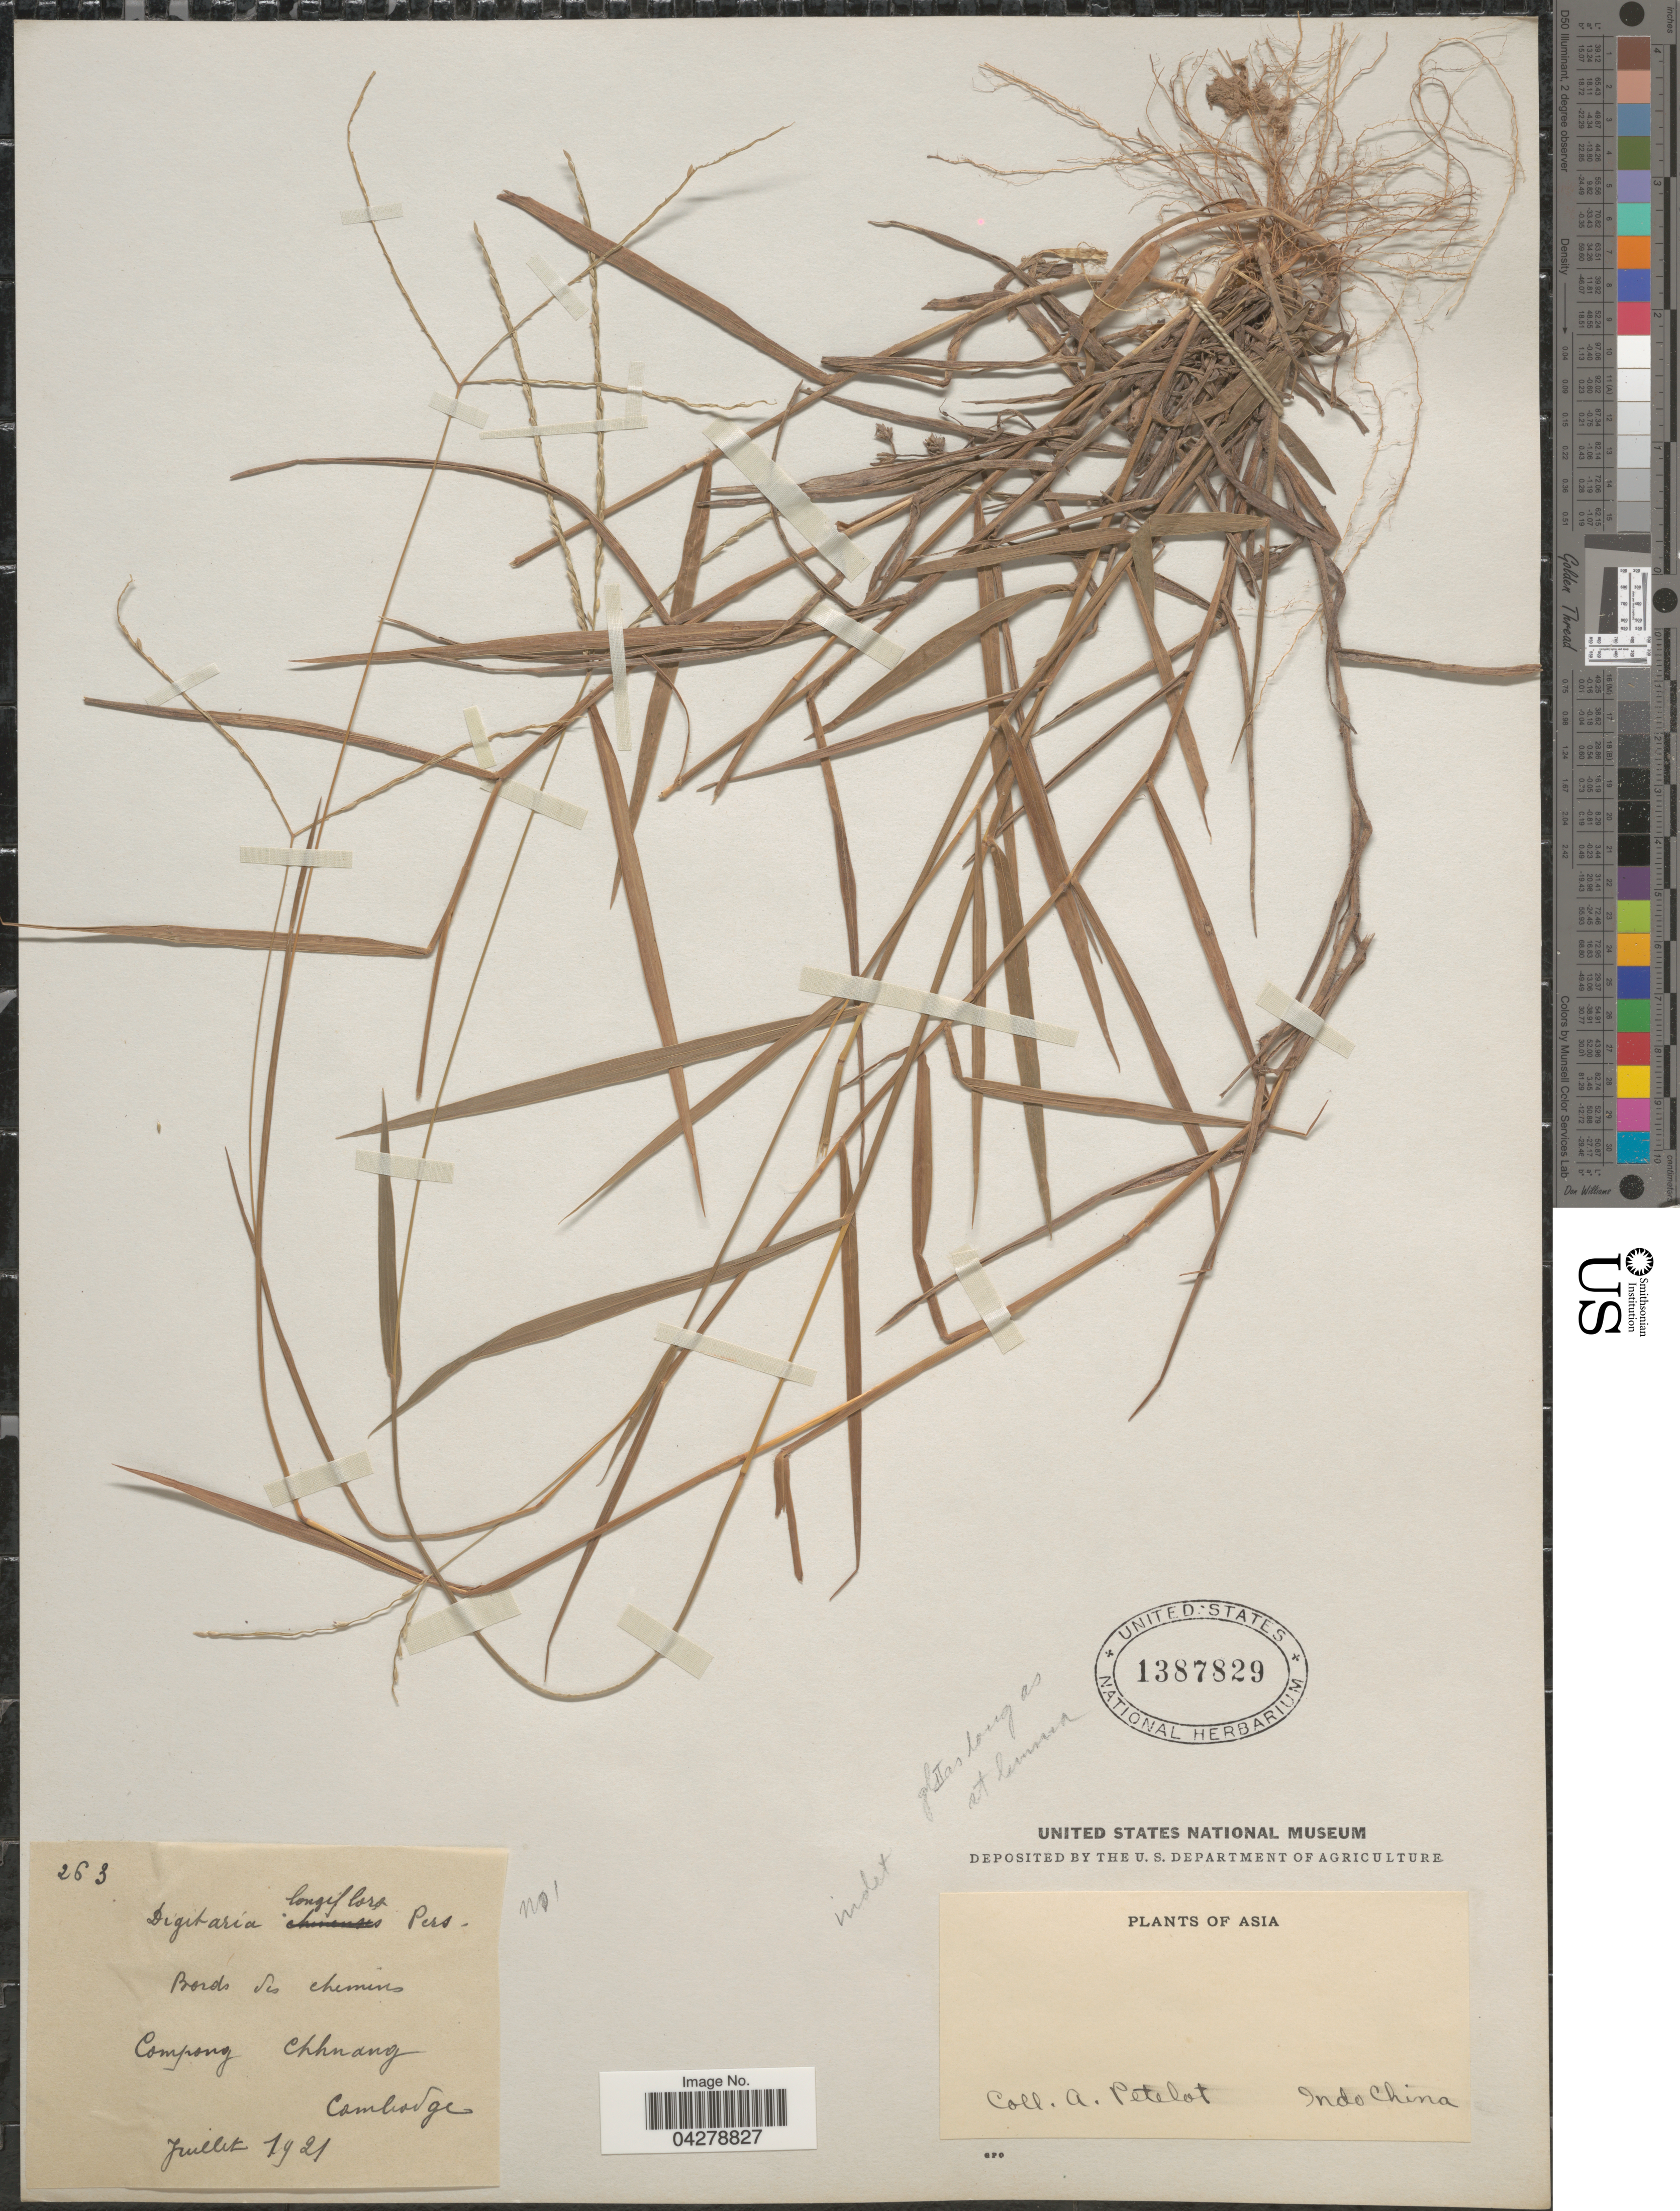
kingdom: Plantae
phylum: Tracheophyta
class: Liliopsida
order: Poales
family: Poaceae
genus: Digitaria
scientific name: Digitaria sp.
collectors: A. Petelot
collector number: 263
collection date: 1921-07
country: Cambodia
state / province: Kampong Chhnang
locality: Bords des chemins.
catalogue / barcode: US 1387829